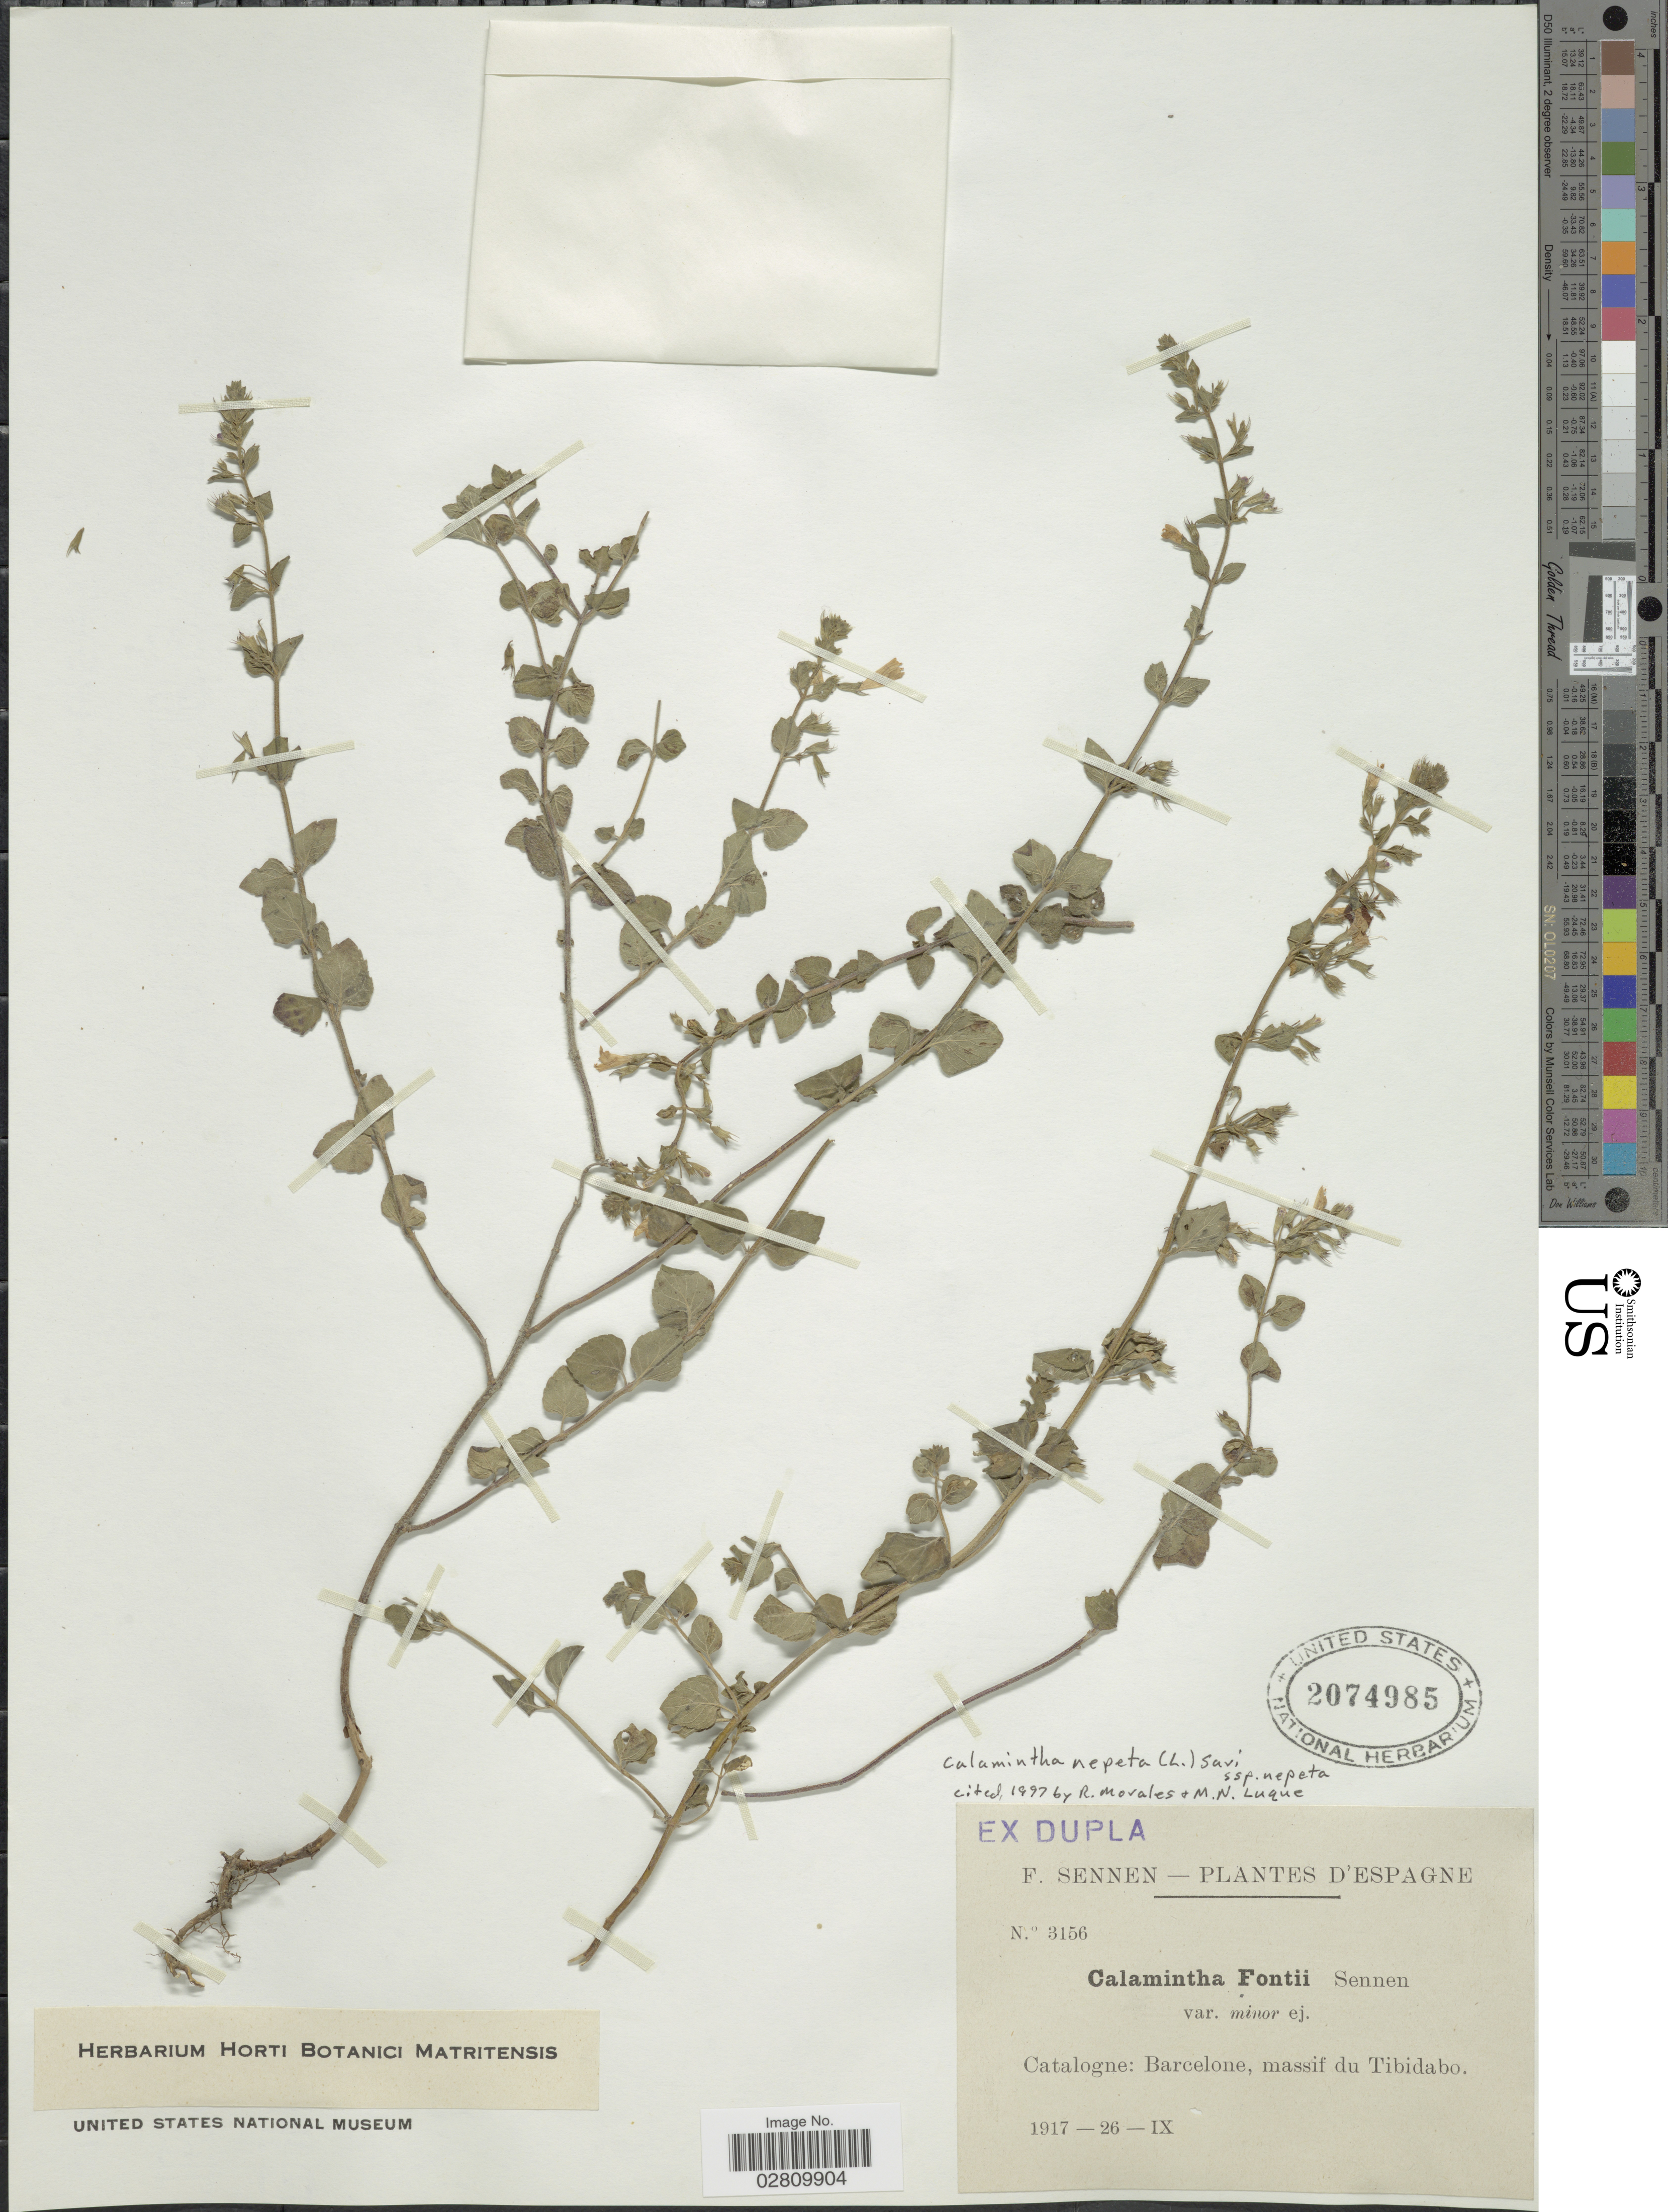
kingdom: Plantae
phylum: Tracheophyta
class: Magnoliopsida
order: Lamiales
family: Lamiaceae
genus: Clinopodium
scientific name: Clinopodium nepeta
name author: (L.) Kuntze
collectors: E. Sennen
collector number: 3156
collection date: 1917-09-26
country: Spain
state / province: Catalunya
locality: Espagne. Catalogné: Barcelone, massif du Tibidabo.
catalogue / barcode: US 2074985